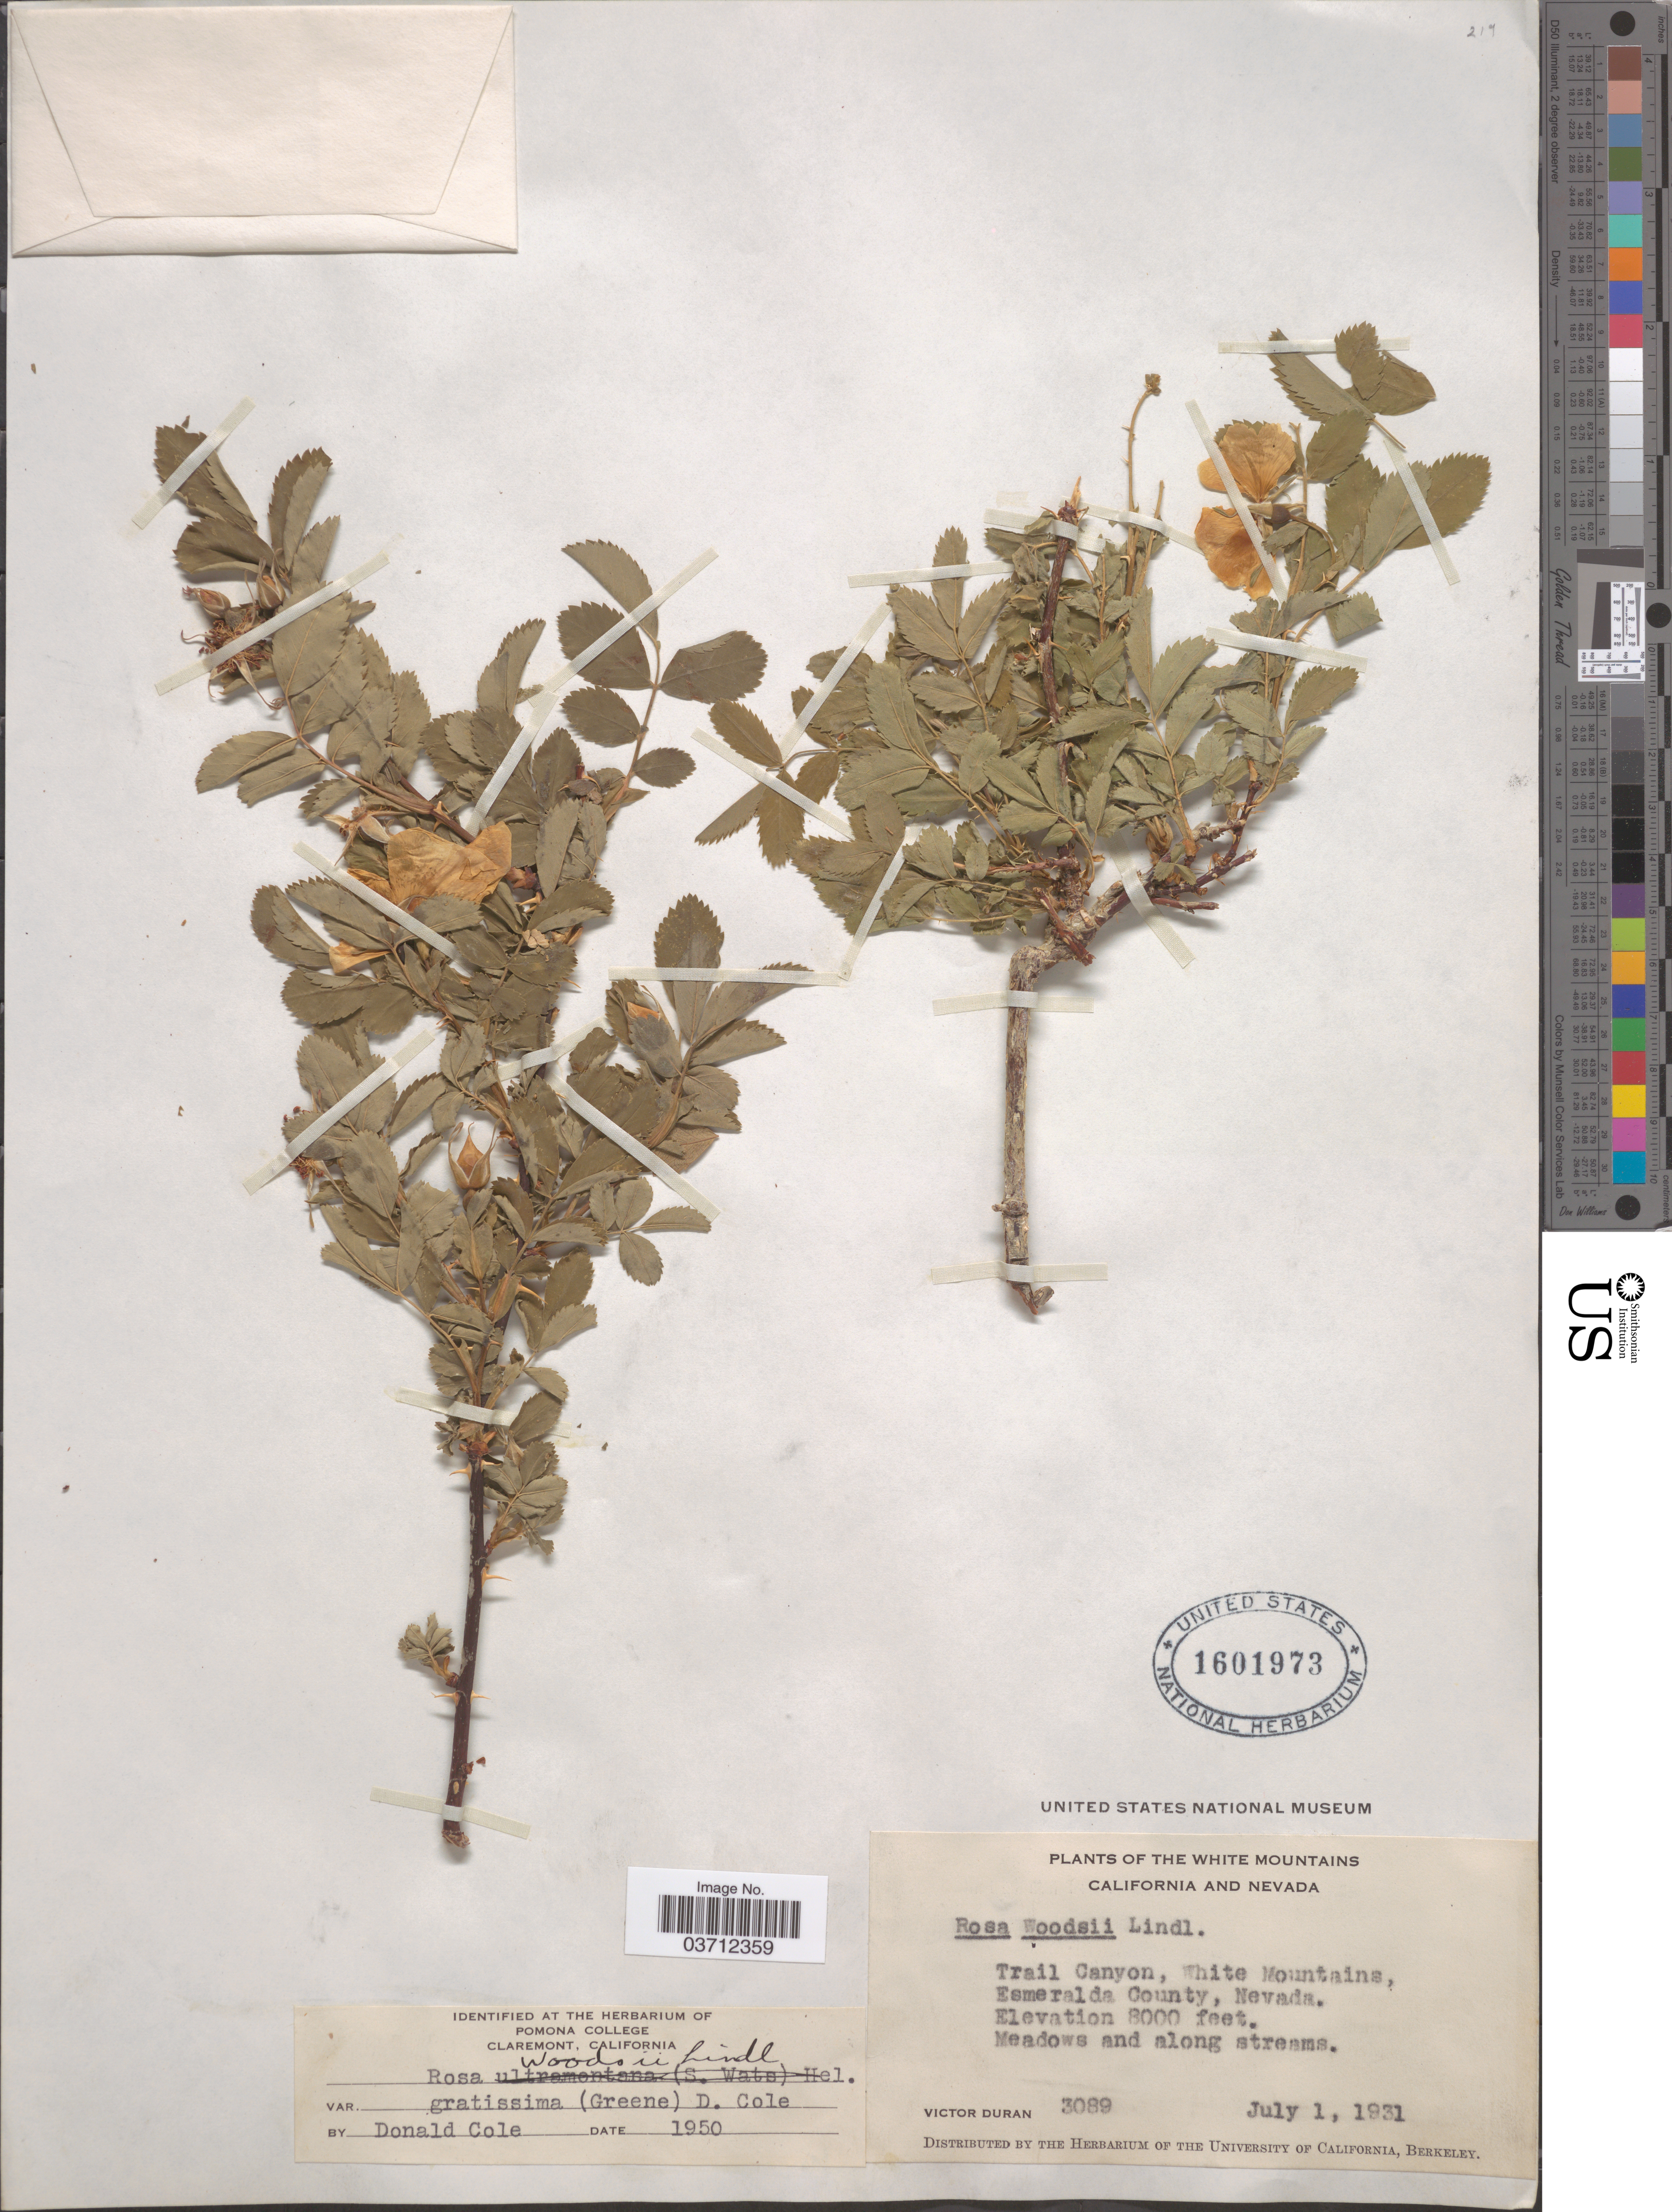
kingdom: Plantae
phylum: Tracheophyta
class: Magnoliopsida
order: Rosales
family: Rosaceae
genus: Rosa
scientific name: Rosa woodsii var. gratissima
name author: (Greene) D. Cole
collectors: V. Duran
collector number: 3089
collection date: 1931-07-01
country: United States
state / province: Nevada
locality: White Mountains. Trail Canyon, White Mountains, Esmeralda County. Meadows and along streams.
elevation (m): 2438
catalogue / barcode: US 1601973